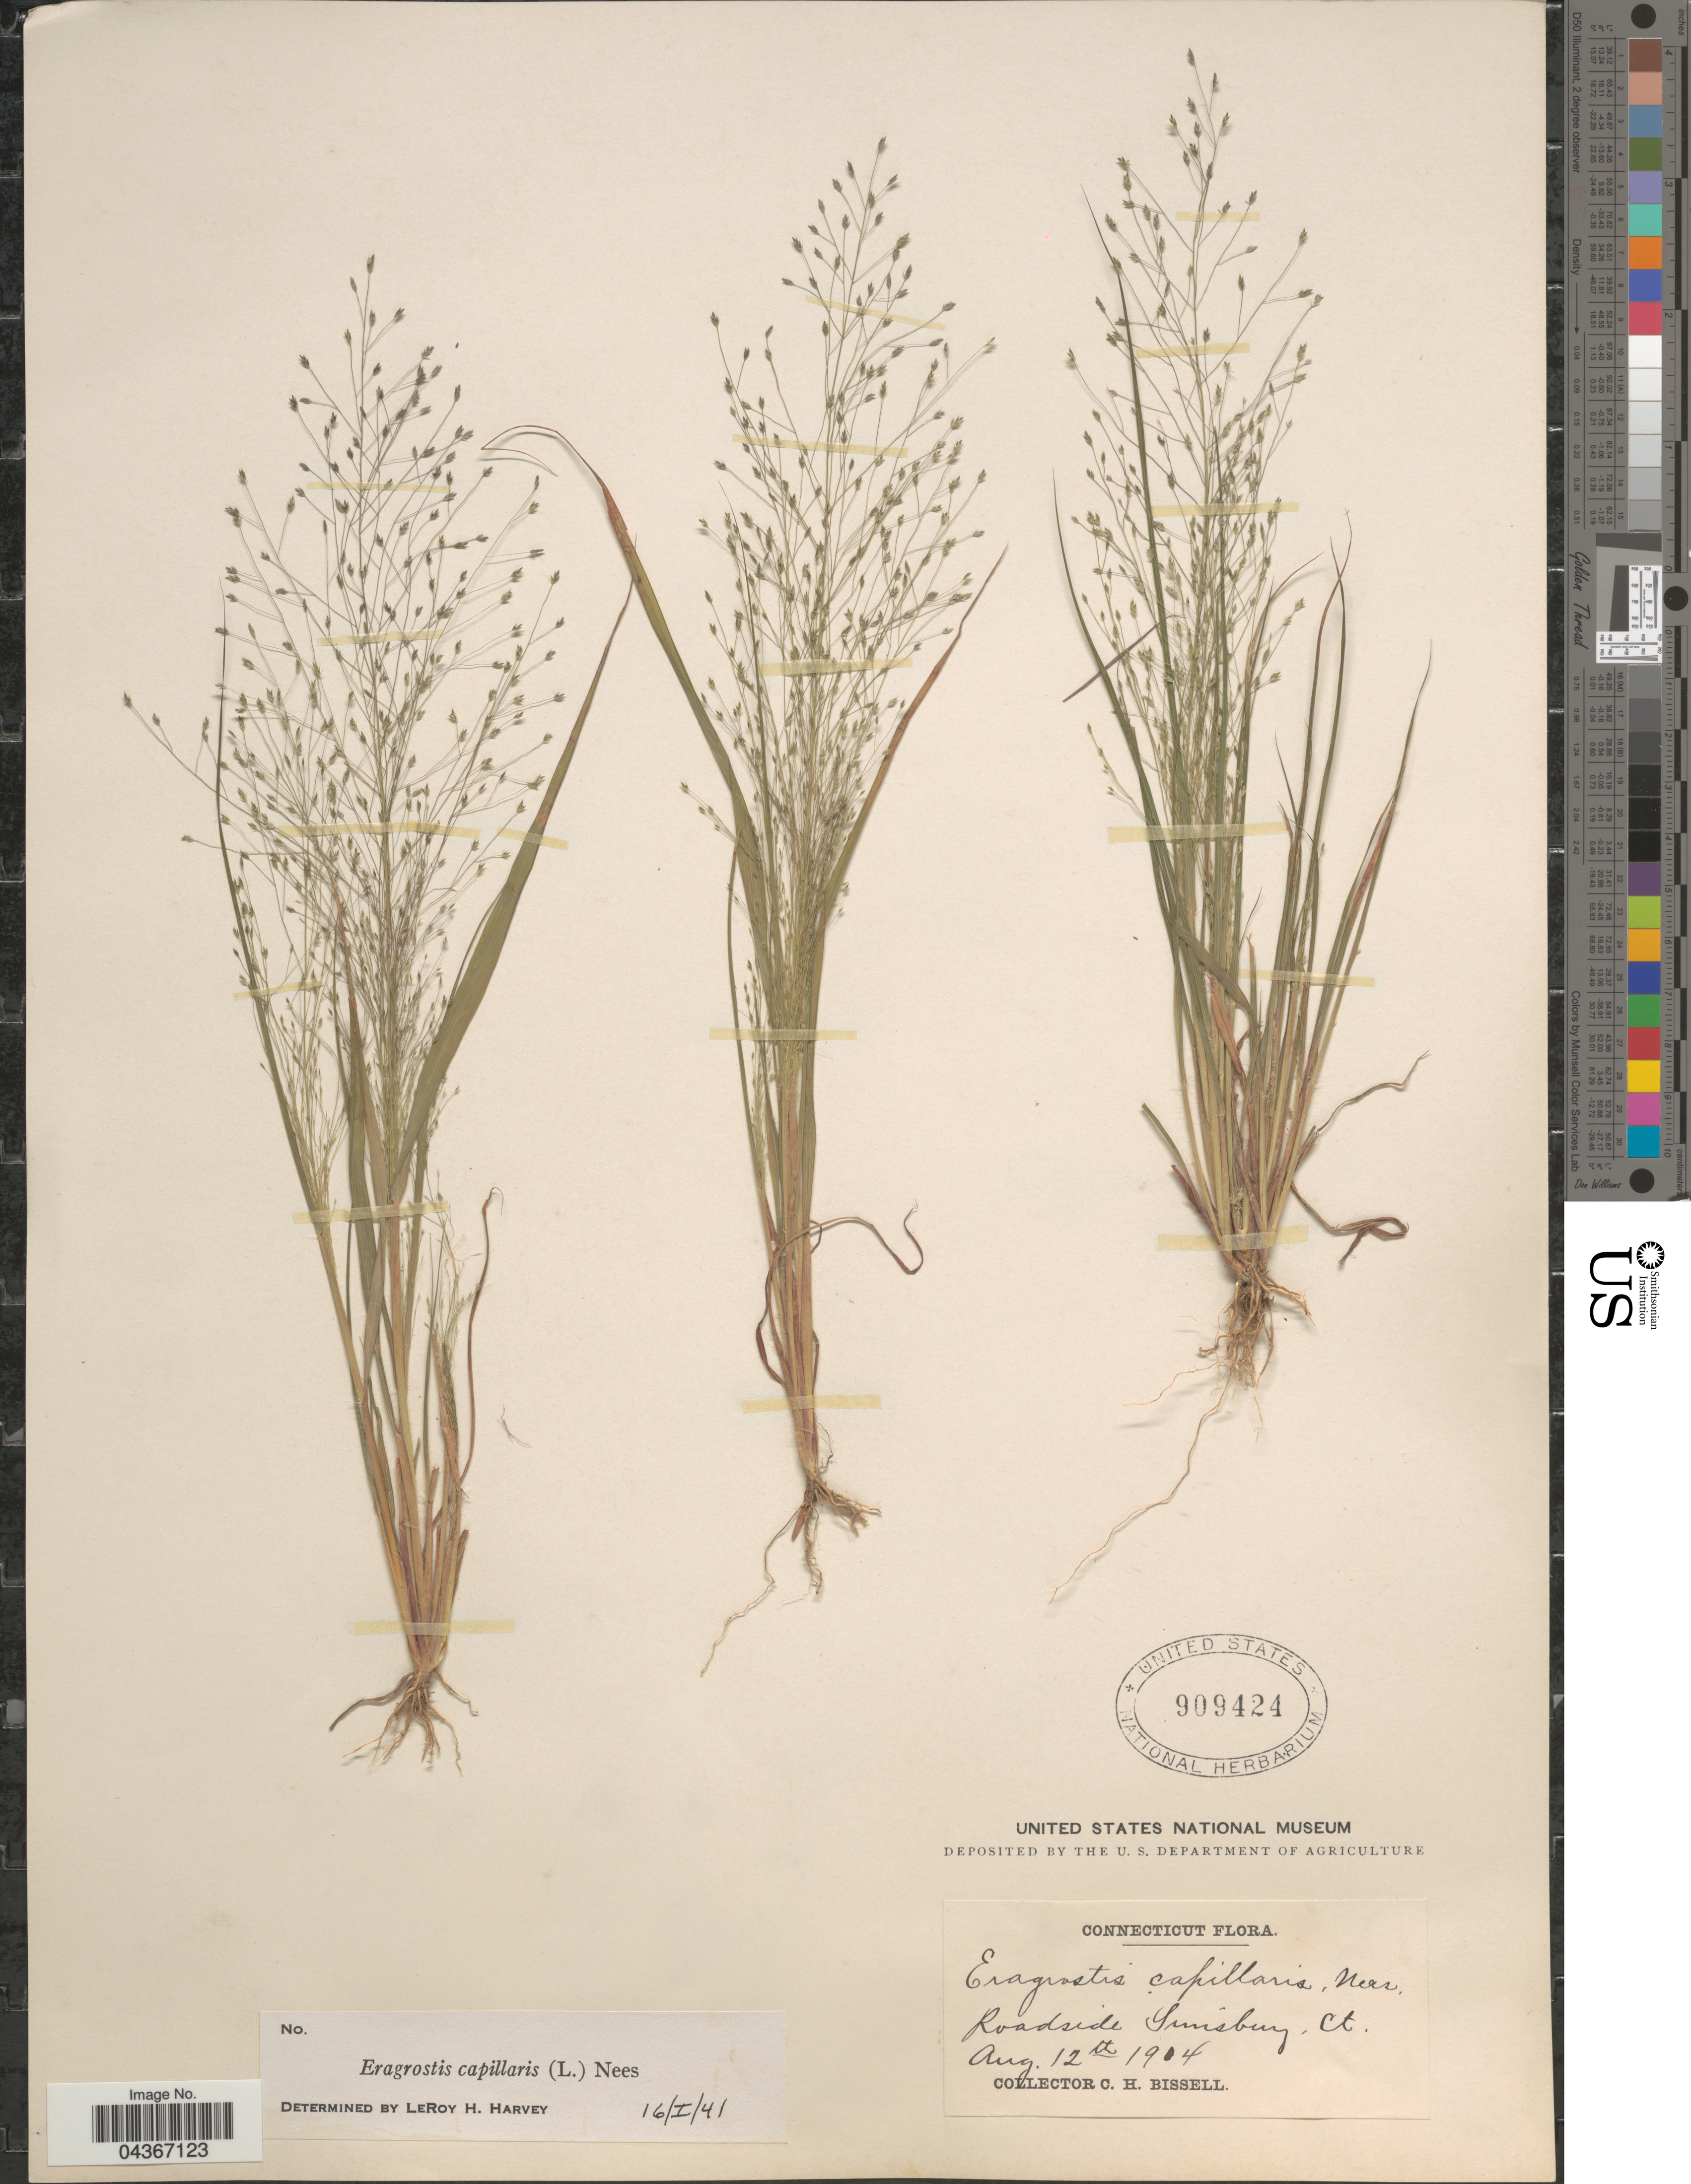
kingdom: Plantae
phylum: Tracheophyta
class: Liliopsida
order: Poales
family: Poaceae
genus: Eragrostis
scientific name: Eragrostis capillaris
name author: (L.) Nees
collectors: C. Bissell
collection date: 1904-08-12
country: United States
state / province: Connecticut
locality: Roadside Simsbury.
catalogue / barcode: US 909424